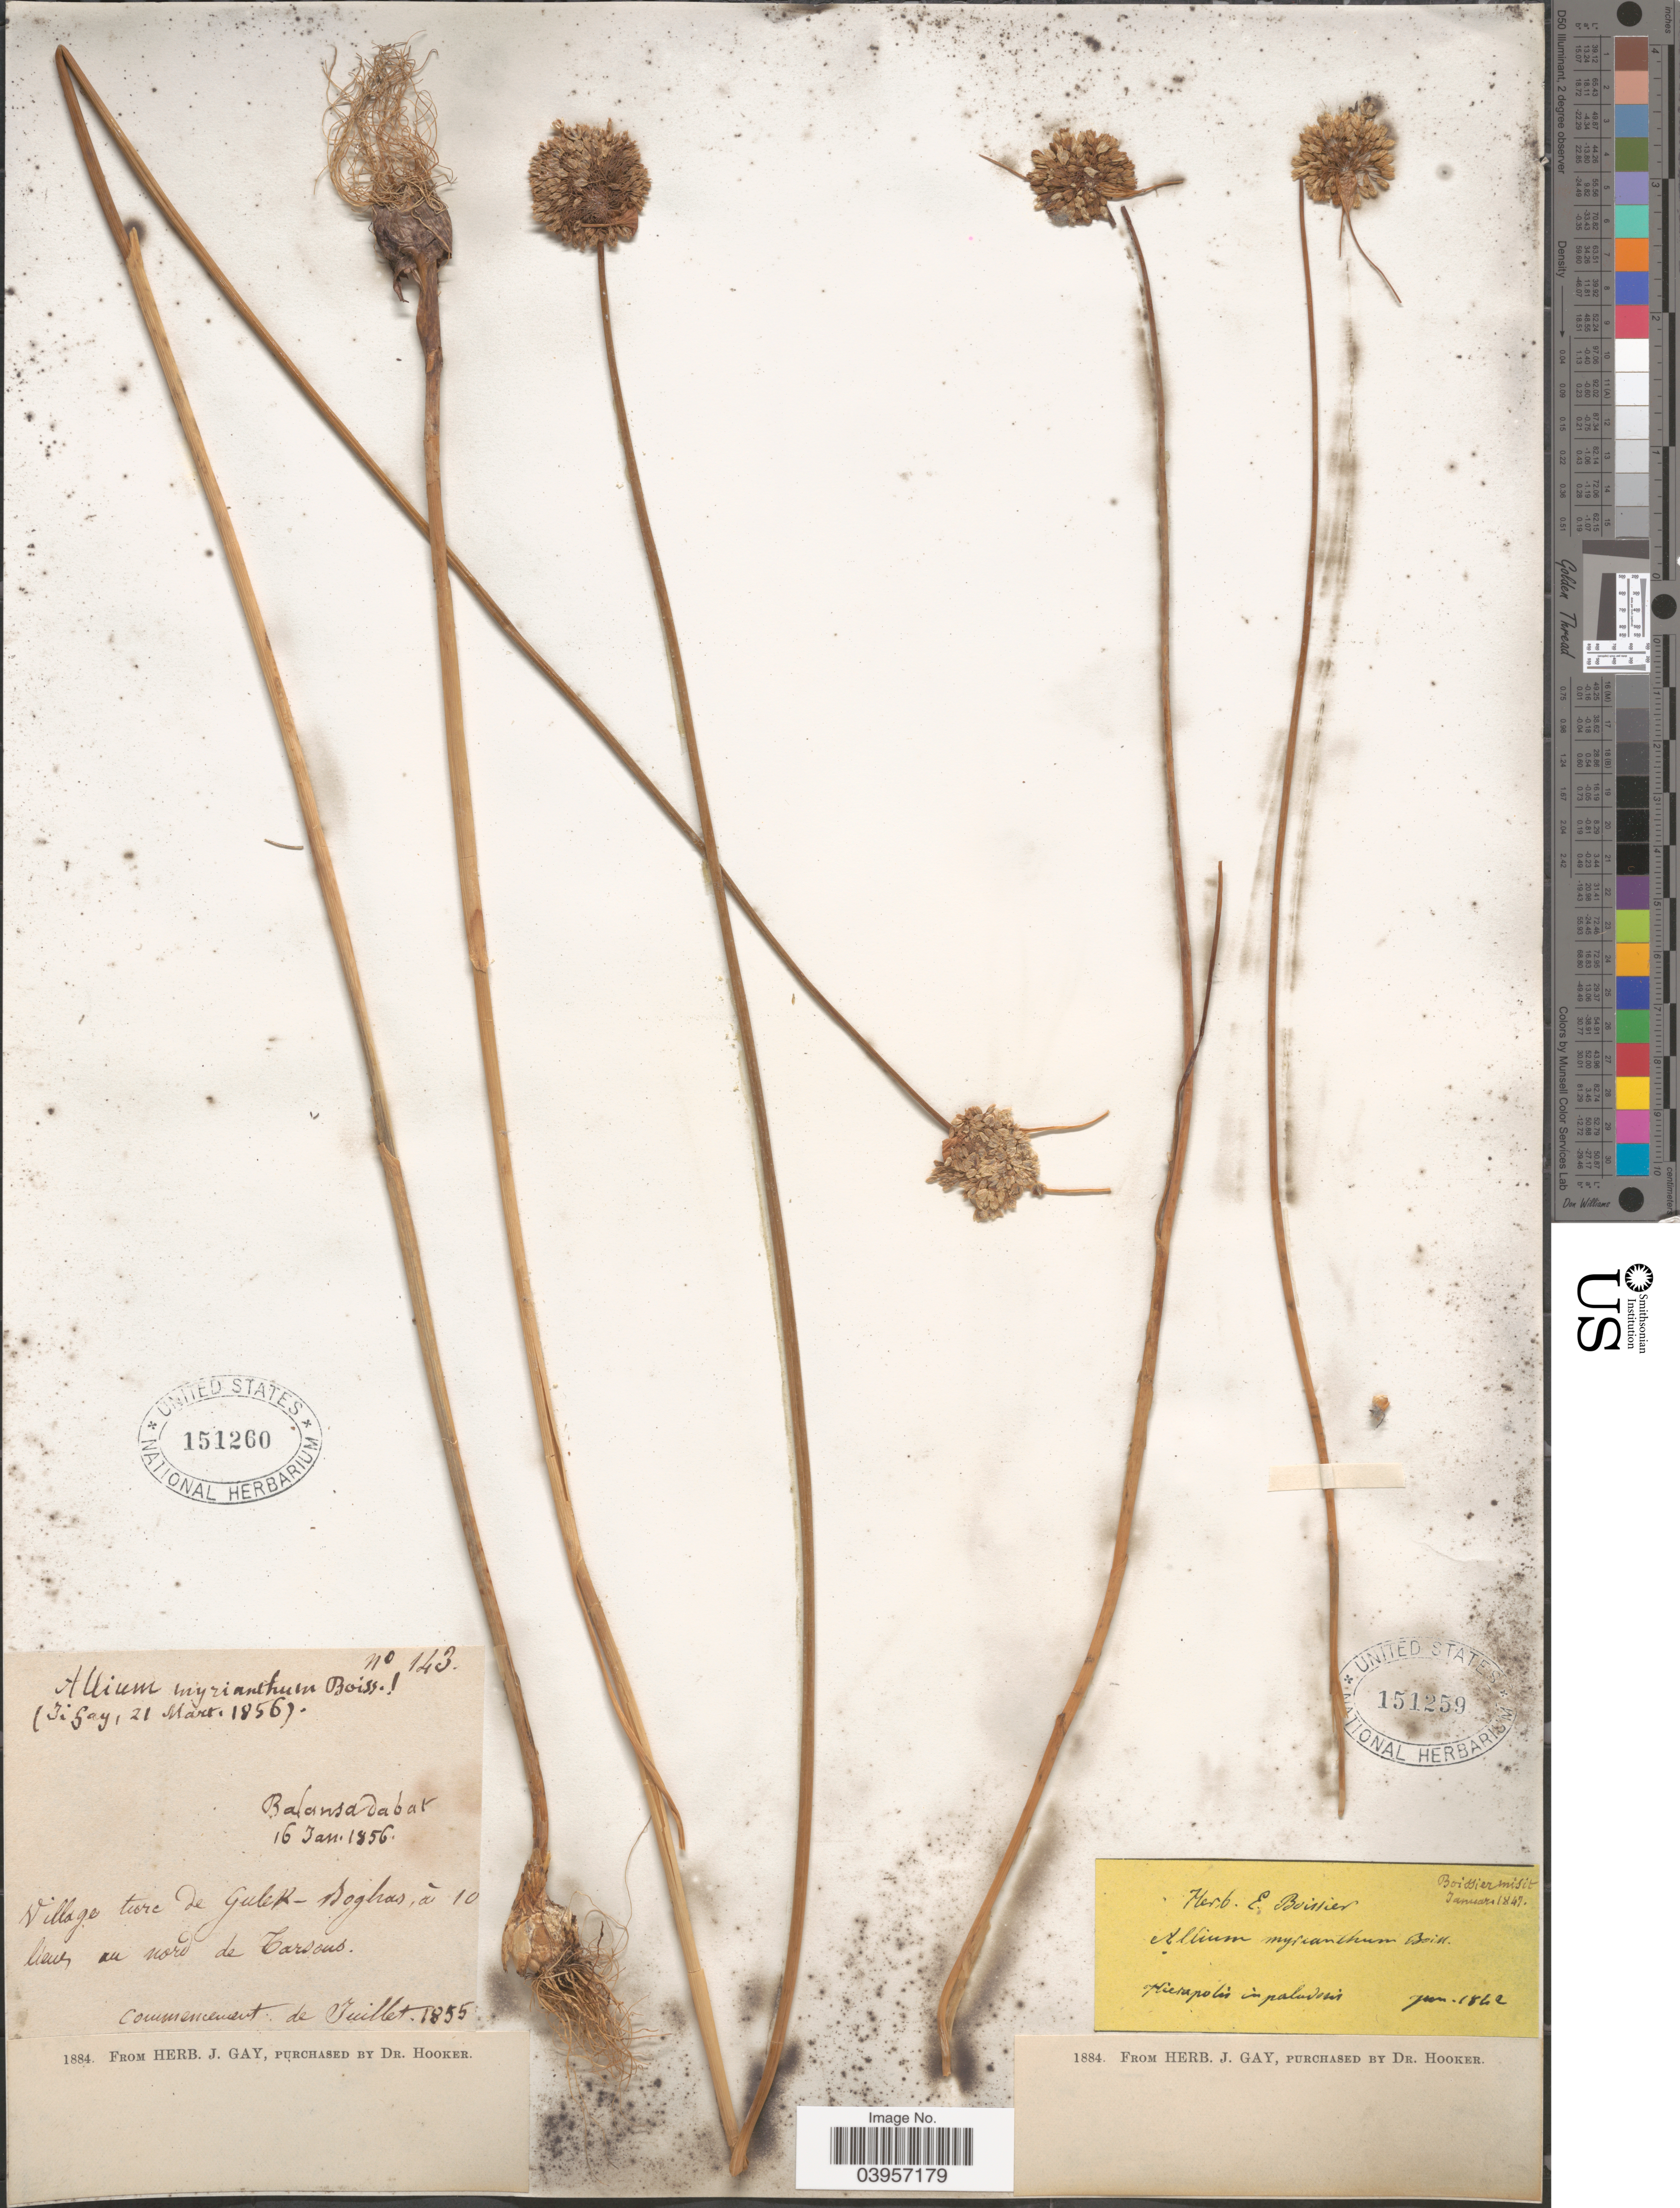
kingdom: Plantae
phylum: Tracheophyta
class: Liliopsida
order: Asparagales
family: Amaryllidaceae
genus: Allium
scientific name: Allium moschatum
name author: L.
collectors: ex herb. E. Boissier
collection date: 1862-06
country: Turkey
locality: Hierapolis in paludosis.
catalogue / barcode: US 151259